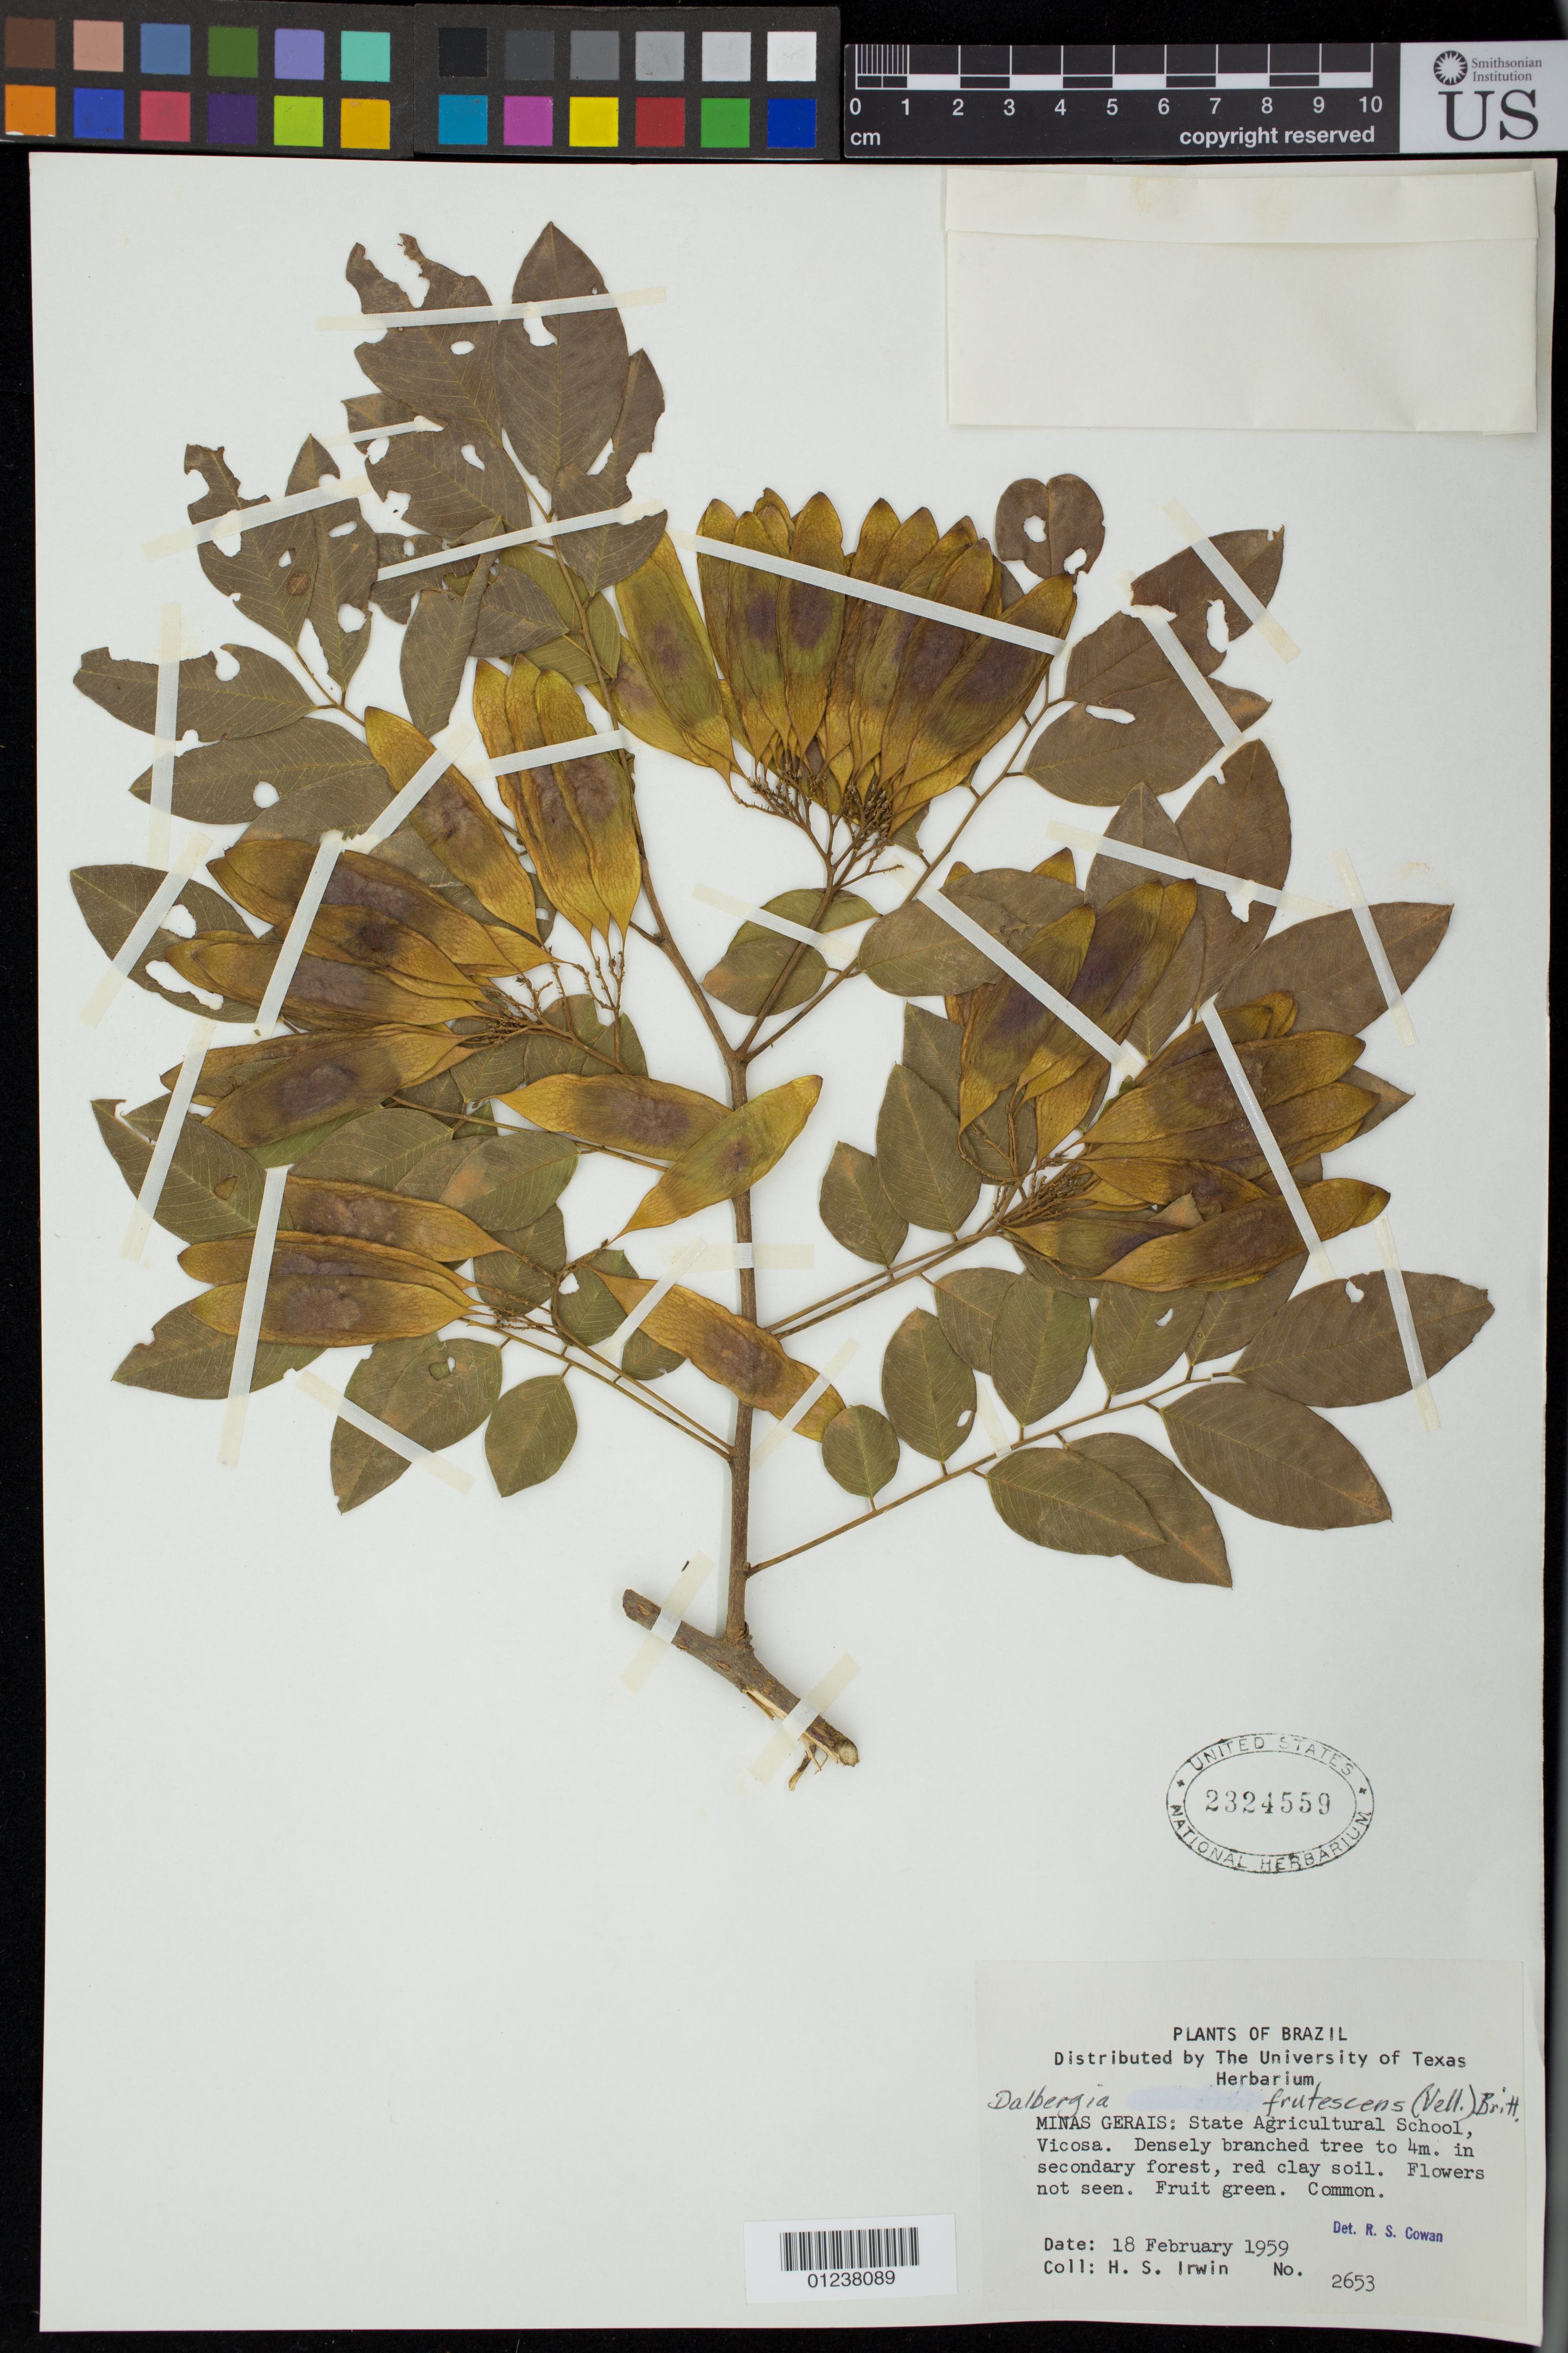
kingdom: Plantae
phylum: Tracheophyta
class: Magnoliopsida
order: Fabales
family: Fabaceae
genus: Dalbergia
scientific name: Dalbergia frutescens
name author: (Vell.) Britton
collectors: H. Irwin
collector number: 2653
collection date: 1959-02-18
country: Brazil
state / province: Minas Gerais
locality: State Agricultural School, Vicosa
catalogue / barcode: US 2324559